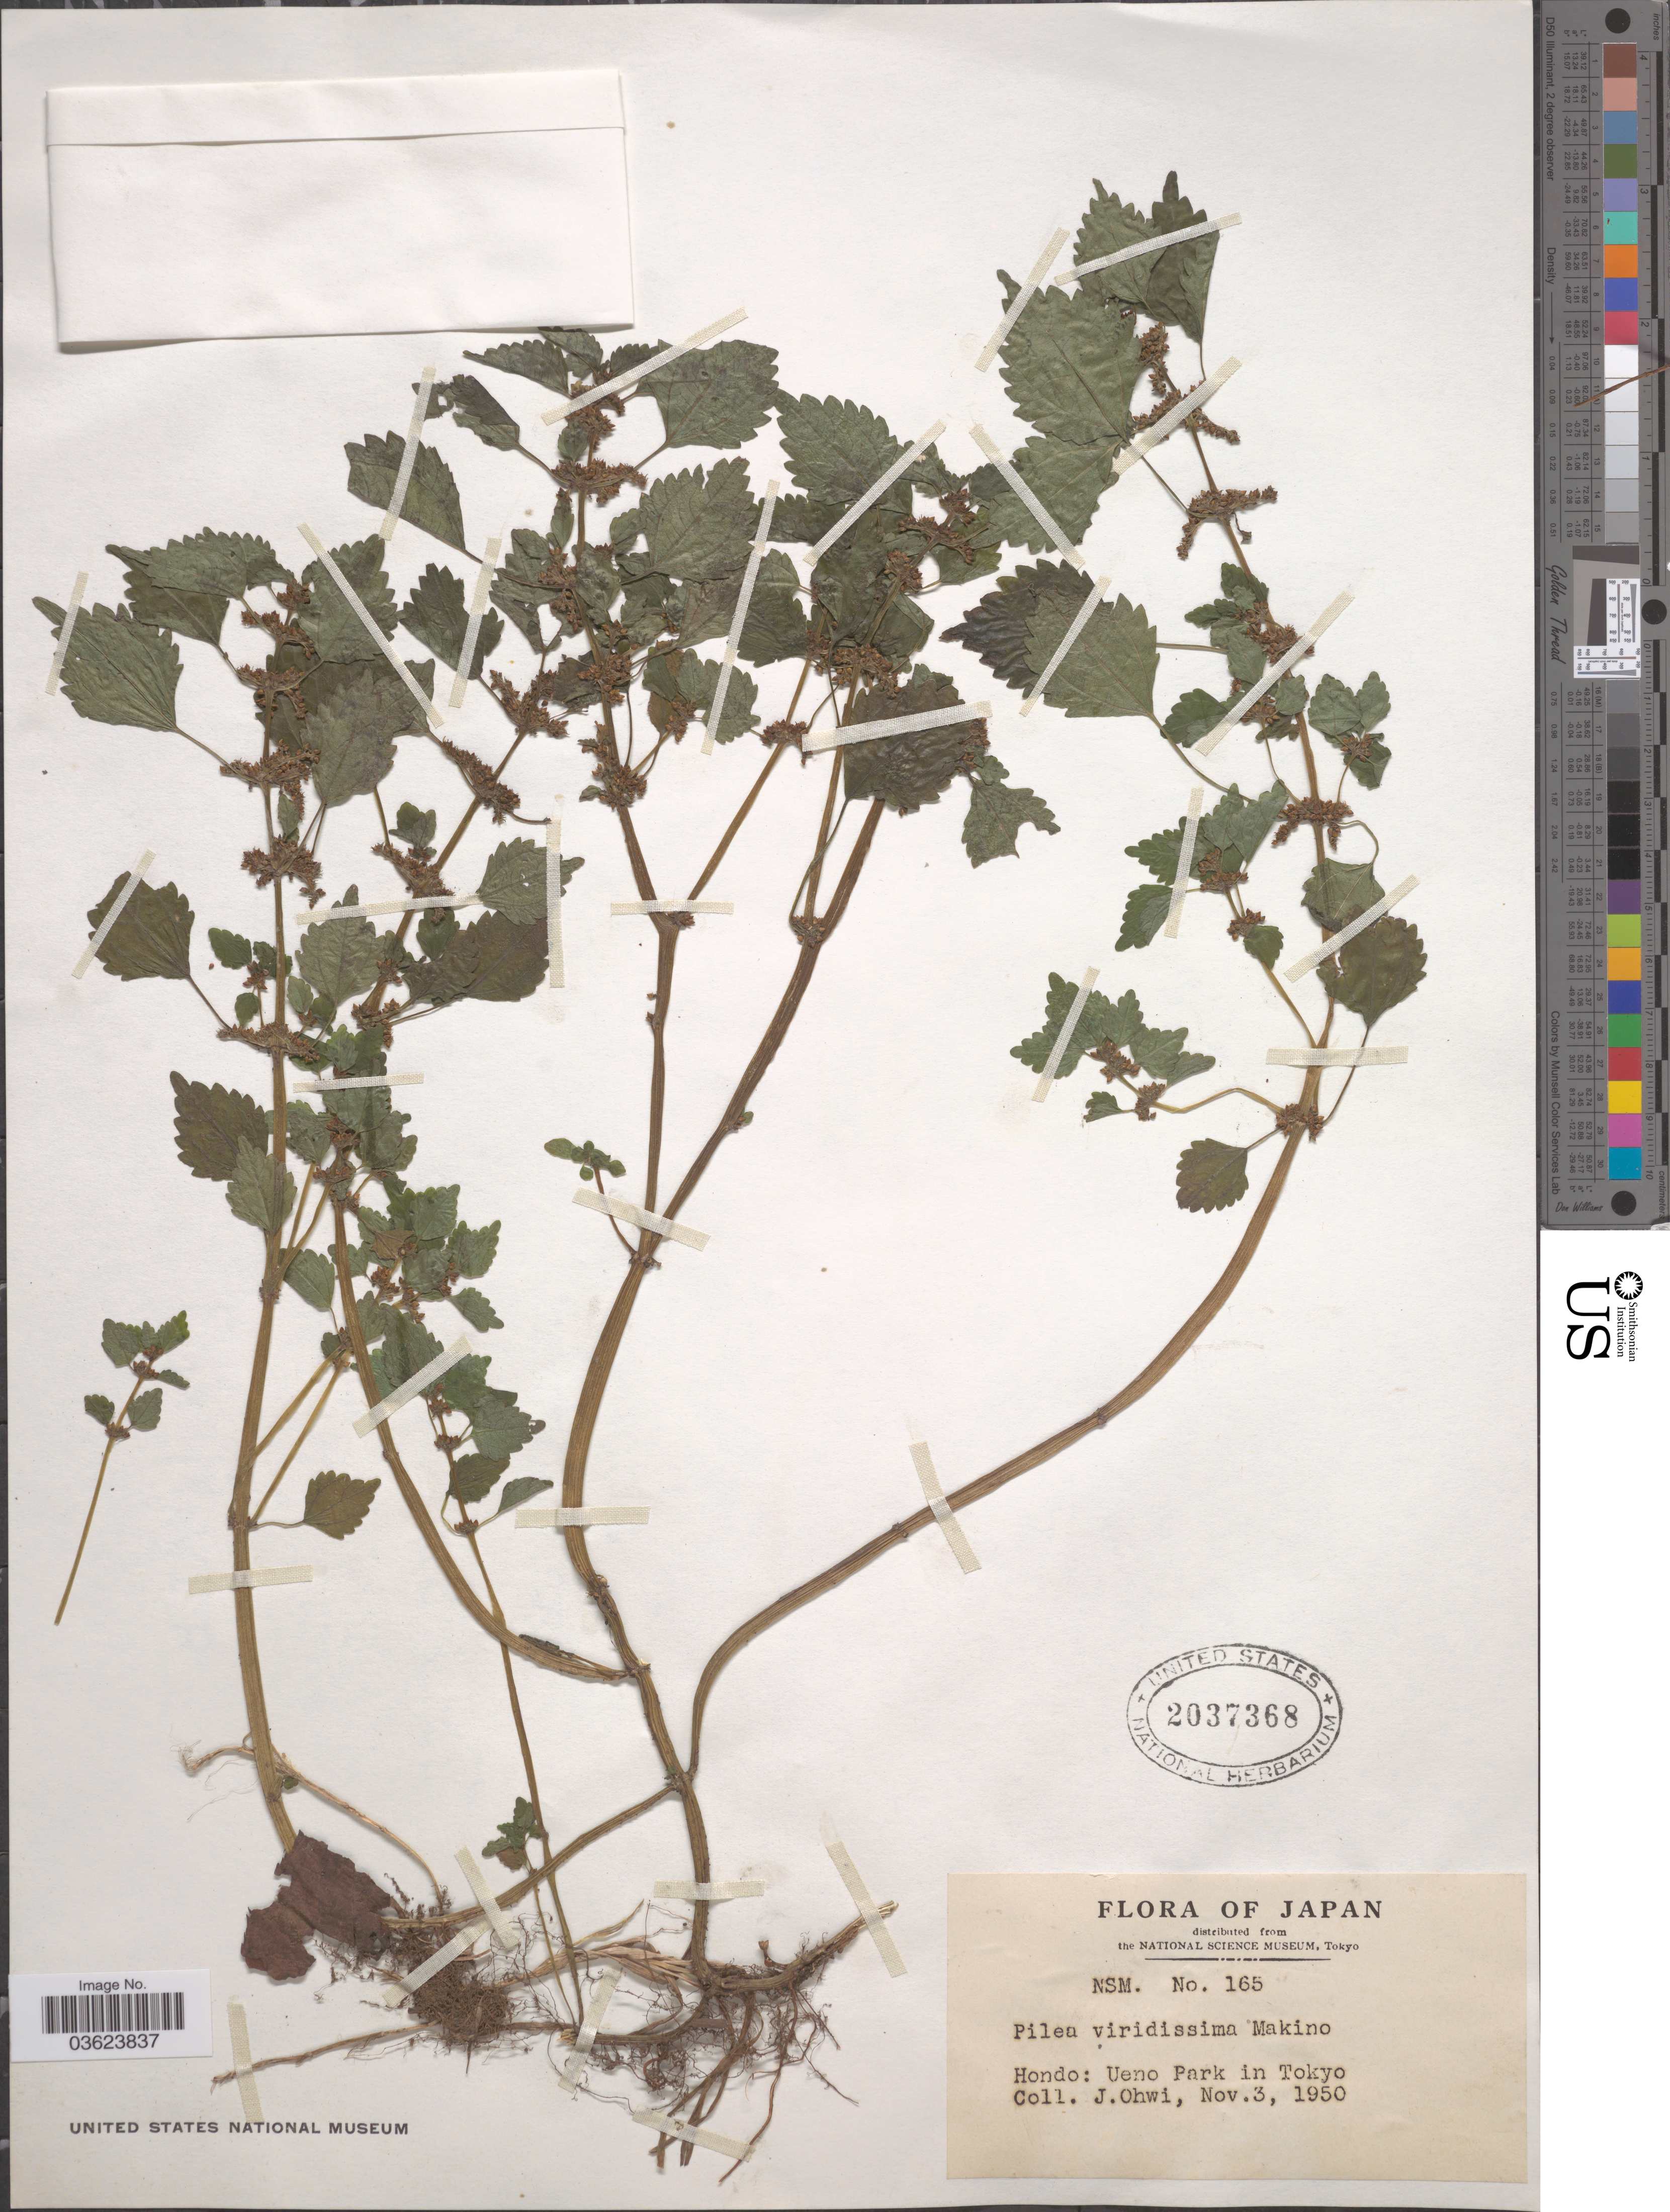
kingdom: Plantae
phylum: Tracheophyta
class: Magnoliopsida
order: Rosales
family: Urticaceae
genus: Pilea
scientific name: Pilea viridissima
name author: Makino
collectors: J. Ohwi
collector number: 165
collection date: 1950-11-03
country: Japan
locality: Hondo: Ueno Park in Tokyo.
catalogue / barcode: US 2037368